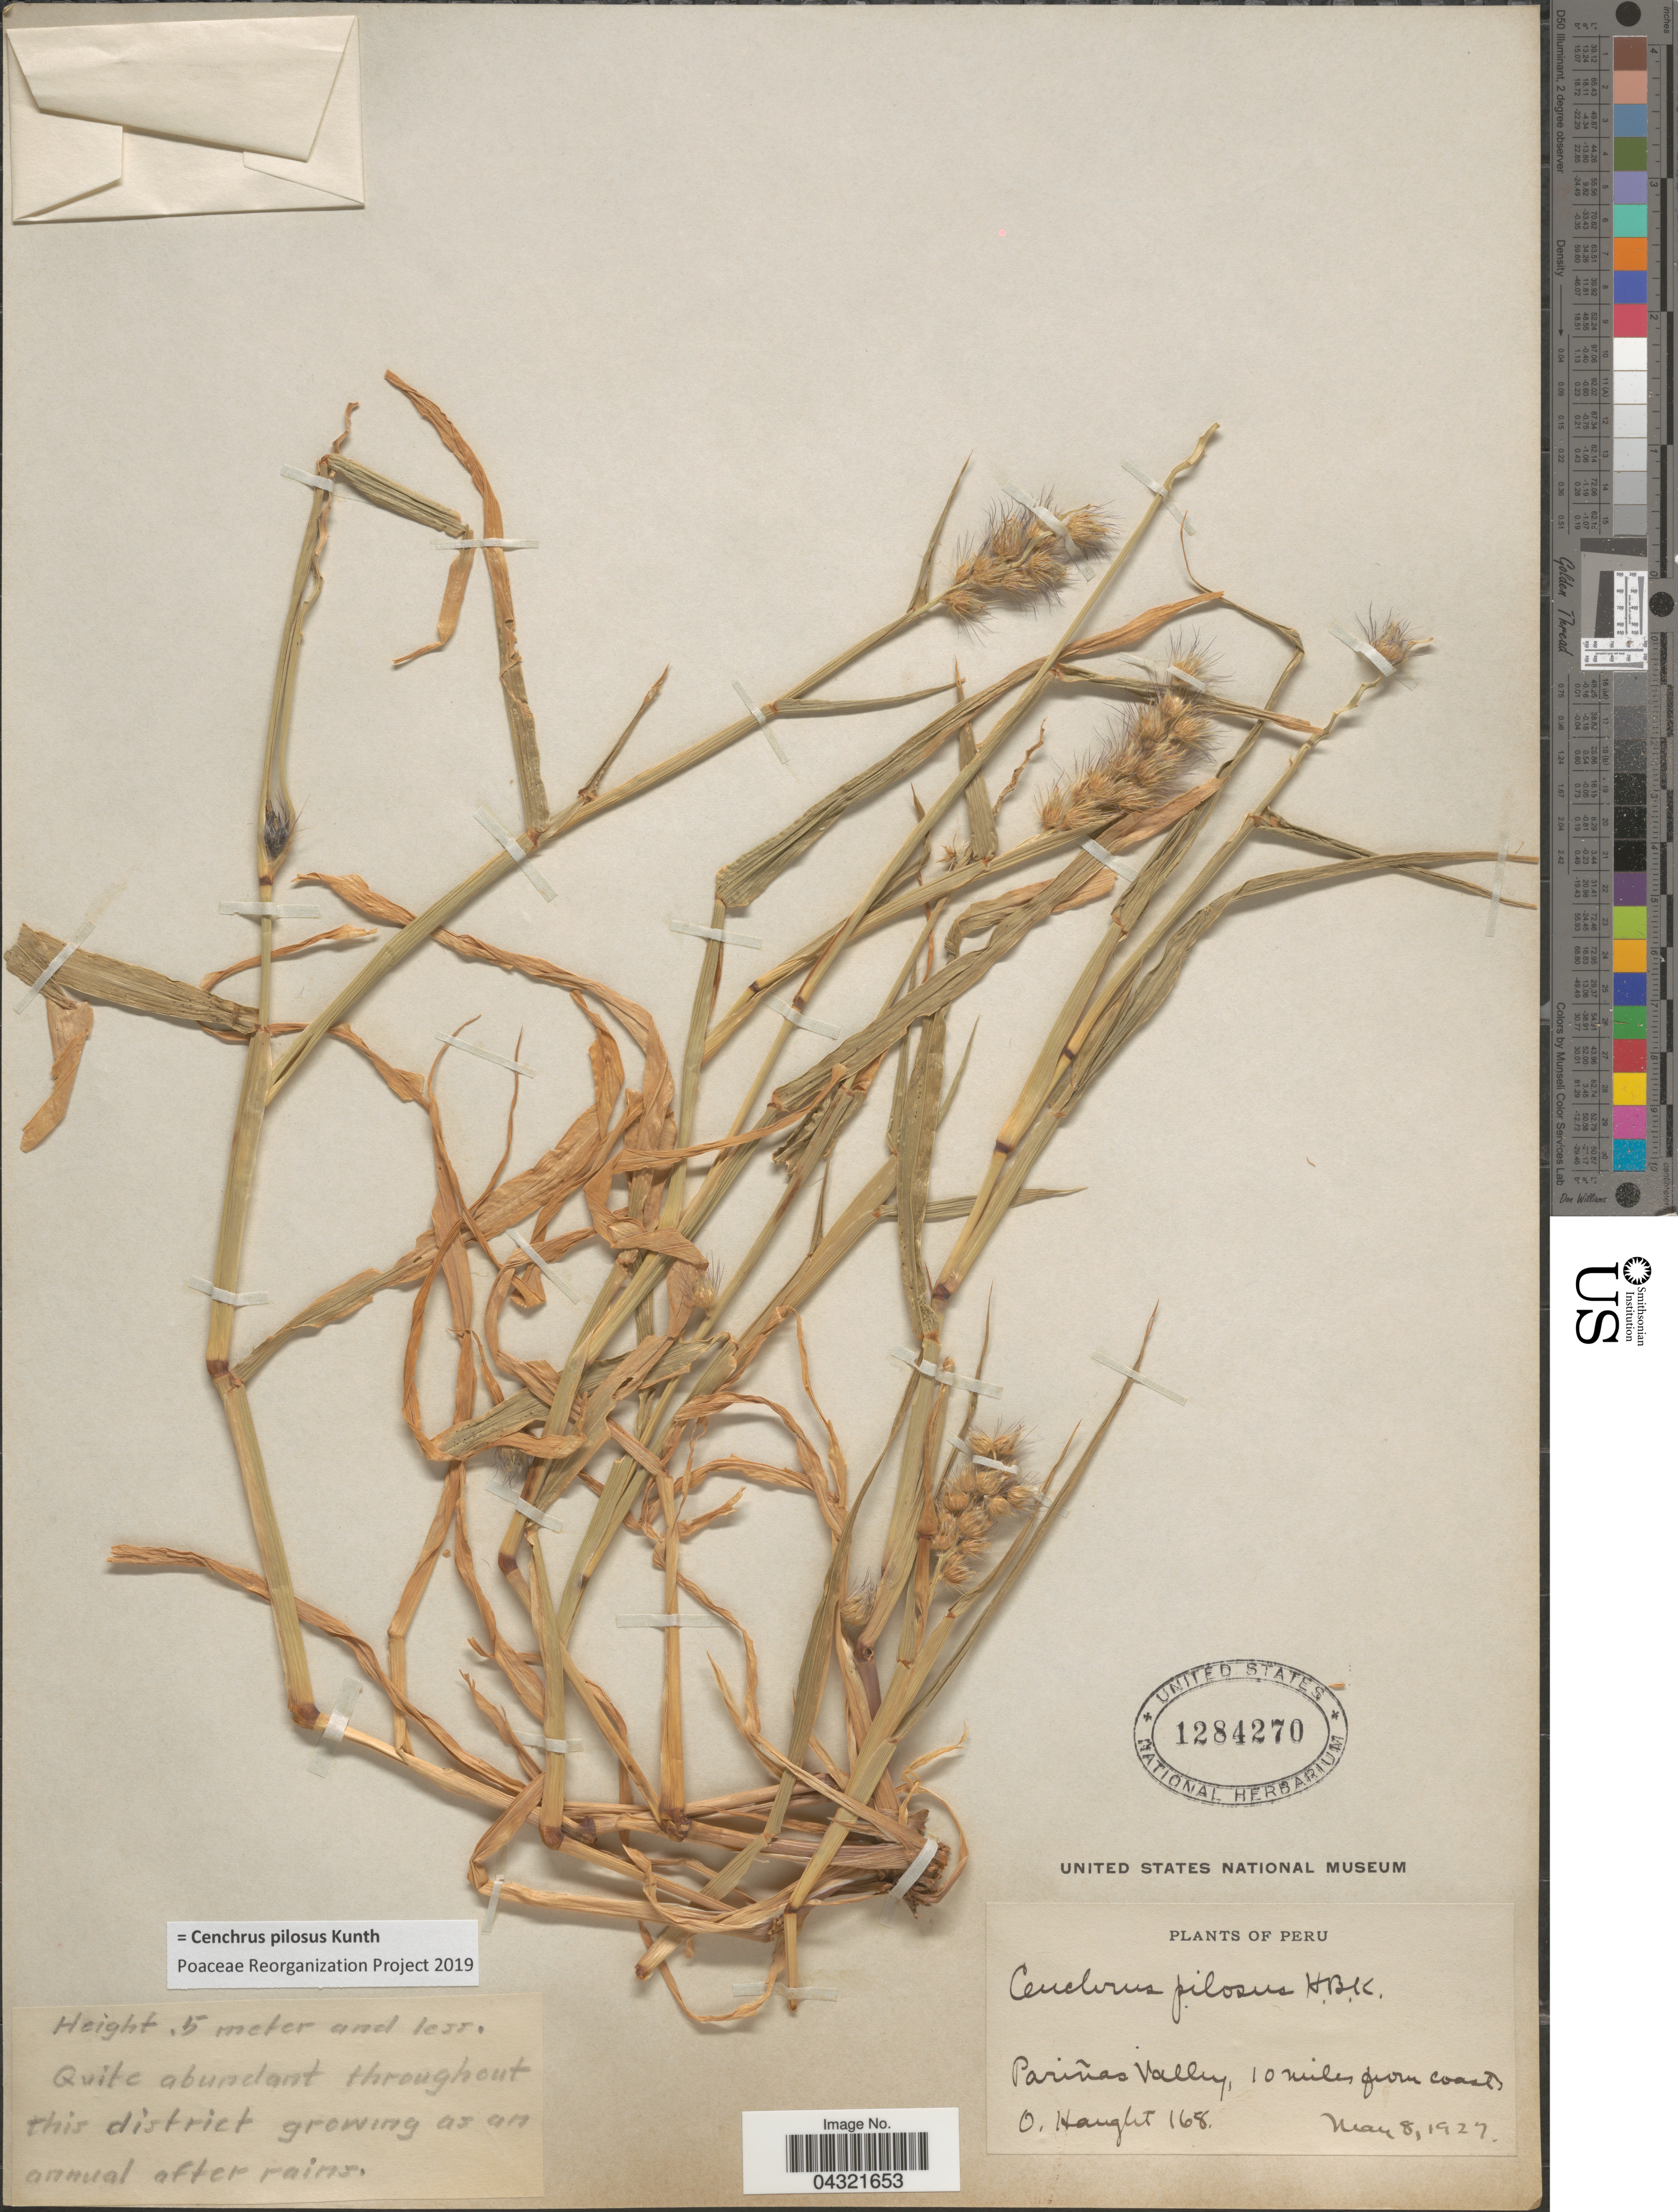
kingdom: Plantae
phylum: Tracheophyta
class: Liliopsida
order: Poales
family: Poaceae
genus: Cenchrus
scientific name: Cenchrus pilosus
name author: Kunth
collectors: O. Haught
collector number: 168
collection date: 1927-05-08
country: Peru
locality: Pariñas Valley, 10 miles from coast.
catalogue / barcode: US 1284270